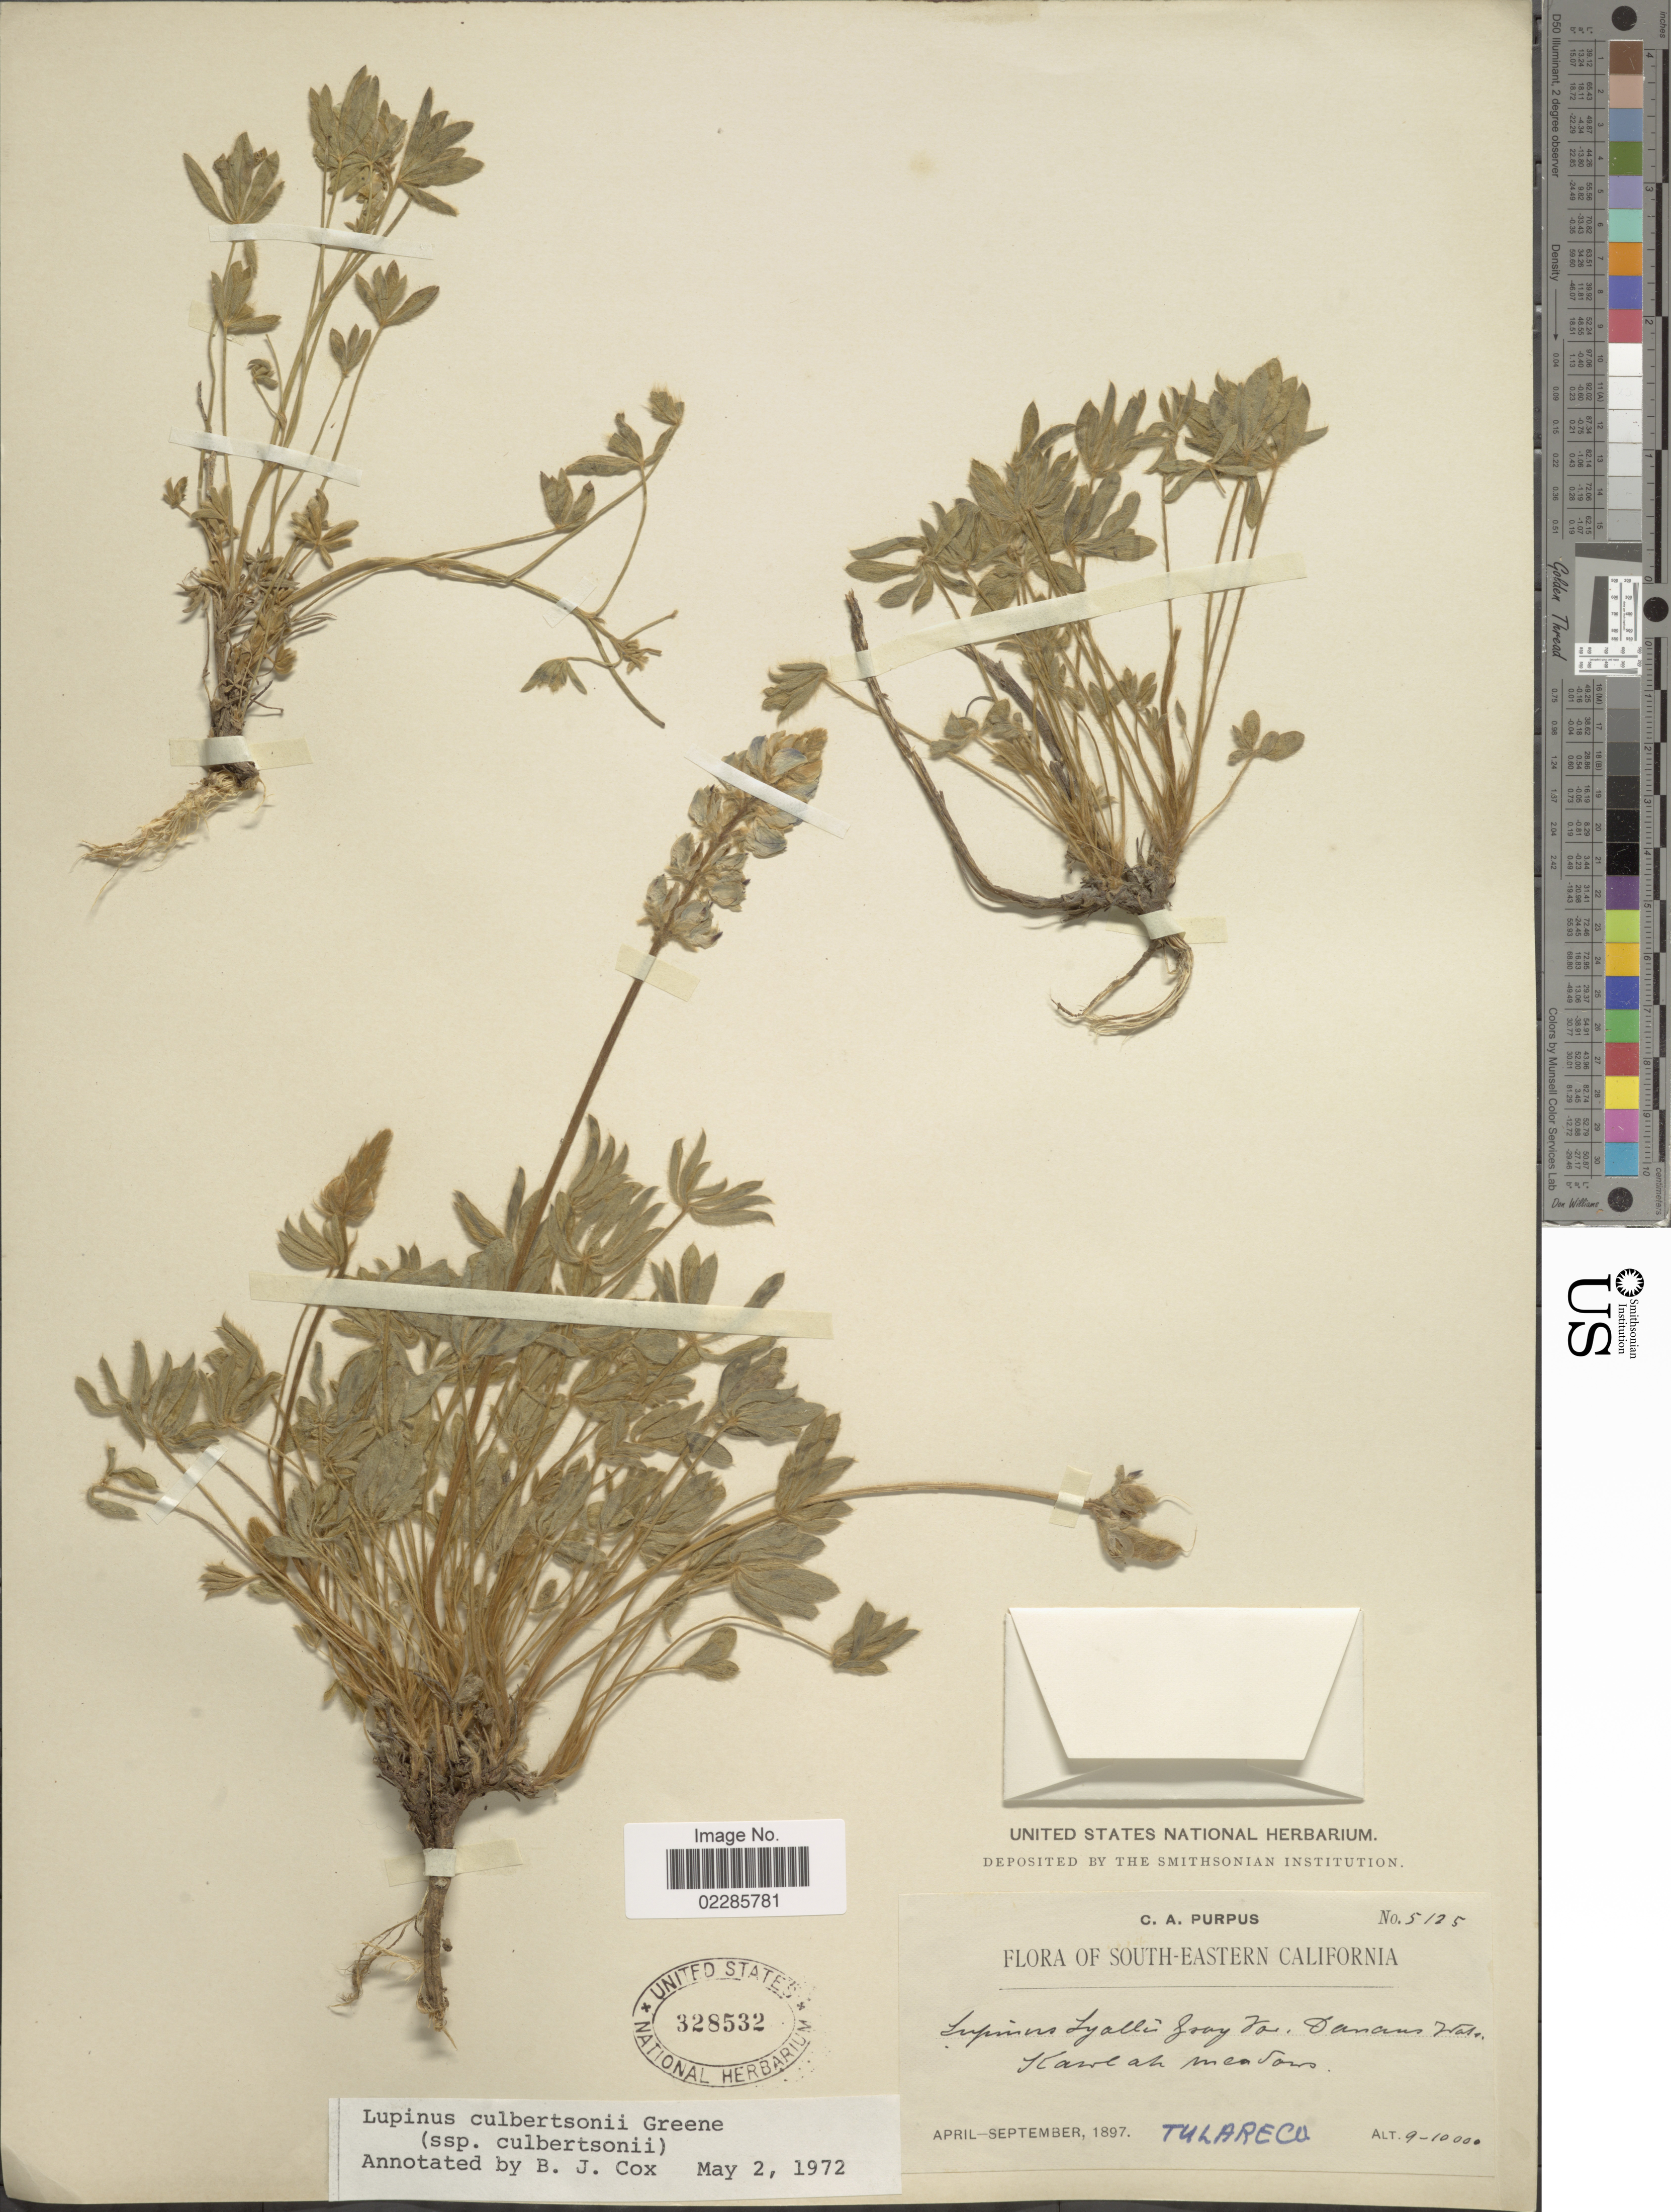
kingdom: Plantae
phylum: Tracheophyta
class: Magnoliopsida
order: Fabales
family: Fabaceae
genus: Lupinus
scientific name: Lupinus culbertsonii subsp. culbertsonii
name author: Greene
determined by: Cox, B. J.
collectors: C. A. Purpus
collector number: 5125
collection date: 1897-04/1897-09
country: United States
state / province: California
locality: South-Eastern California, Kawl at meadows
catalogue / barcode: US 328532